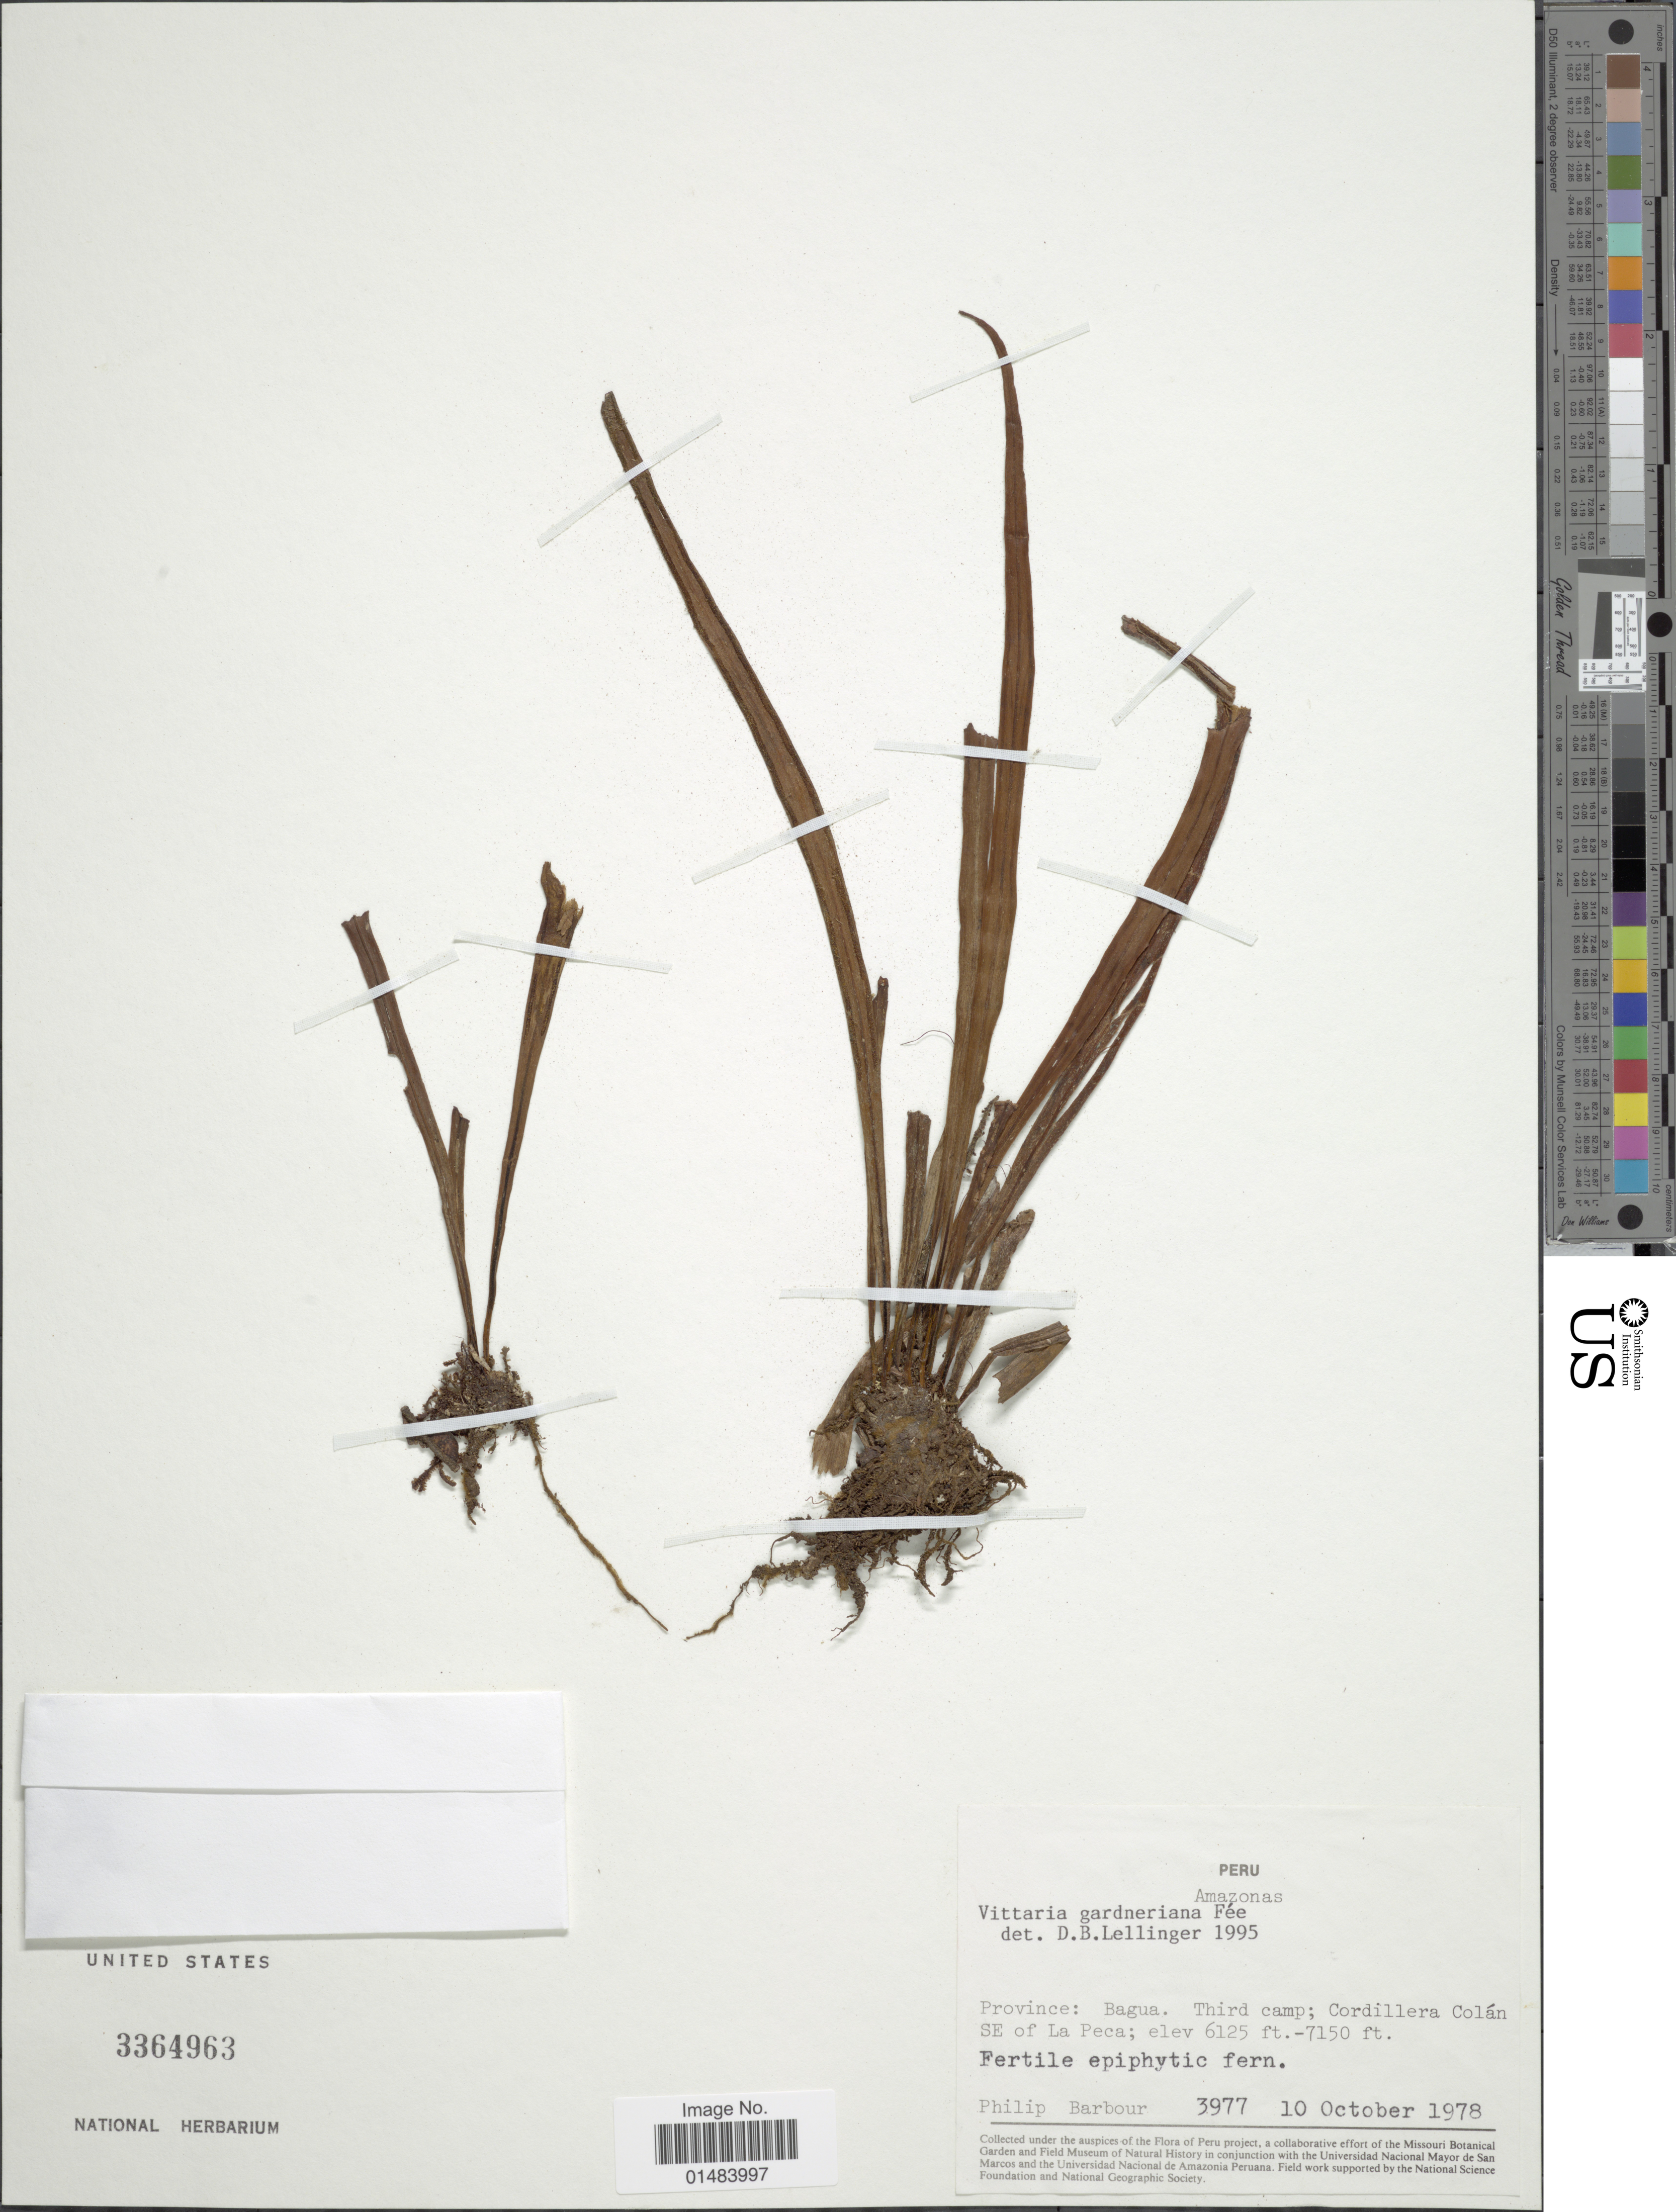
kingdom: Plantae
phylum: Tracheophyta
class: Polypodiopsida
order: Polypodiales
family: Pteridaceae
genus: Vittaria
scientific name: Vittaria gardneriana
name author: Fée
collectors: P. Barbour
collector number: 3977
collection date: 1978-10-10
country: Peru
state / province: Amazonas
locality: Amazonas, Province: Bagua. Third camp; Cordillera Colan SE of La Peca.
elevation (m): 1867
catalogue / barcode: US 3364963